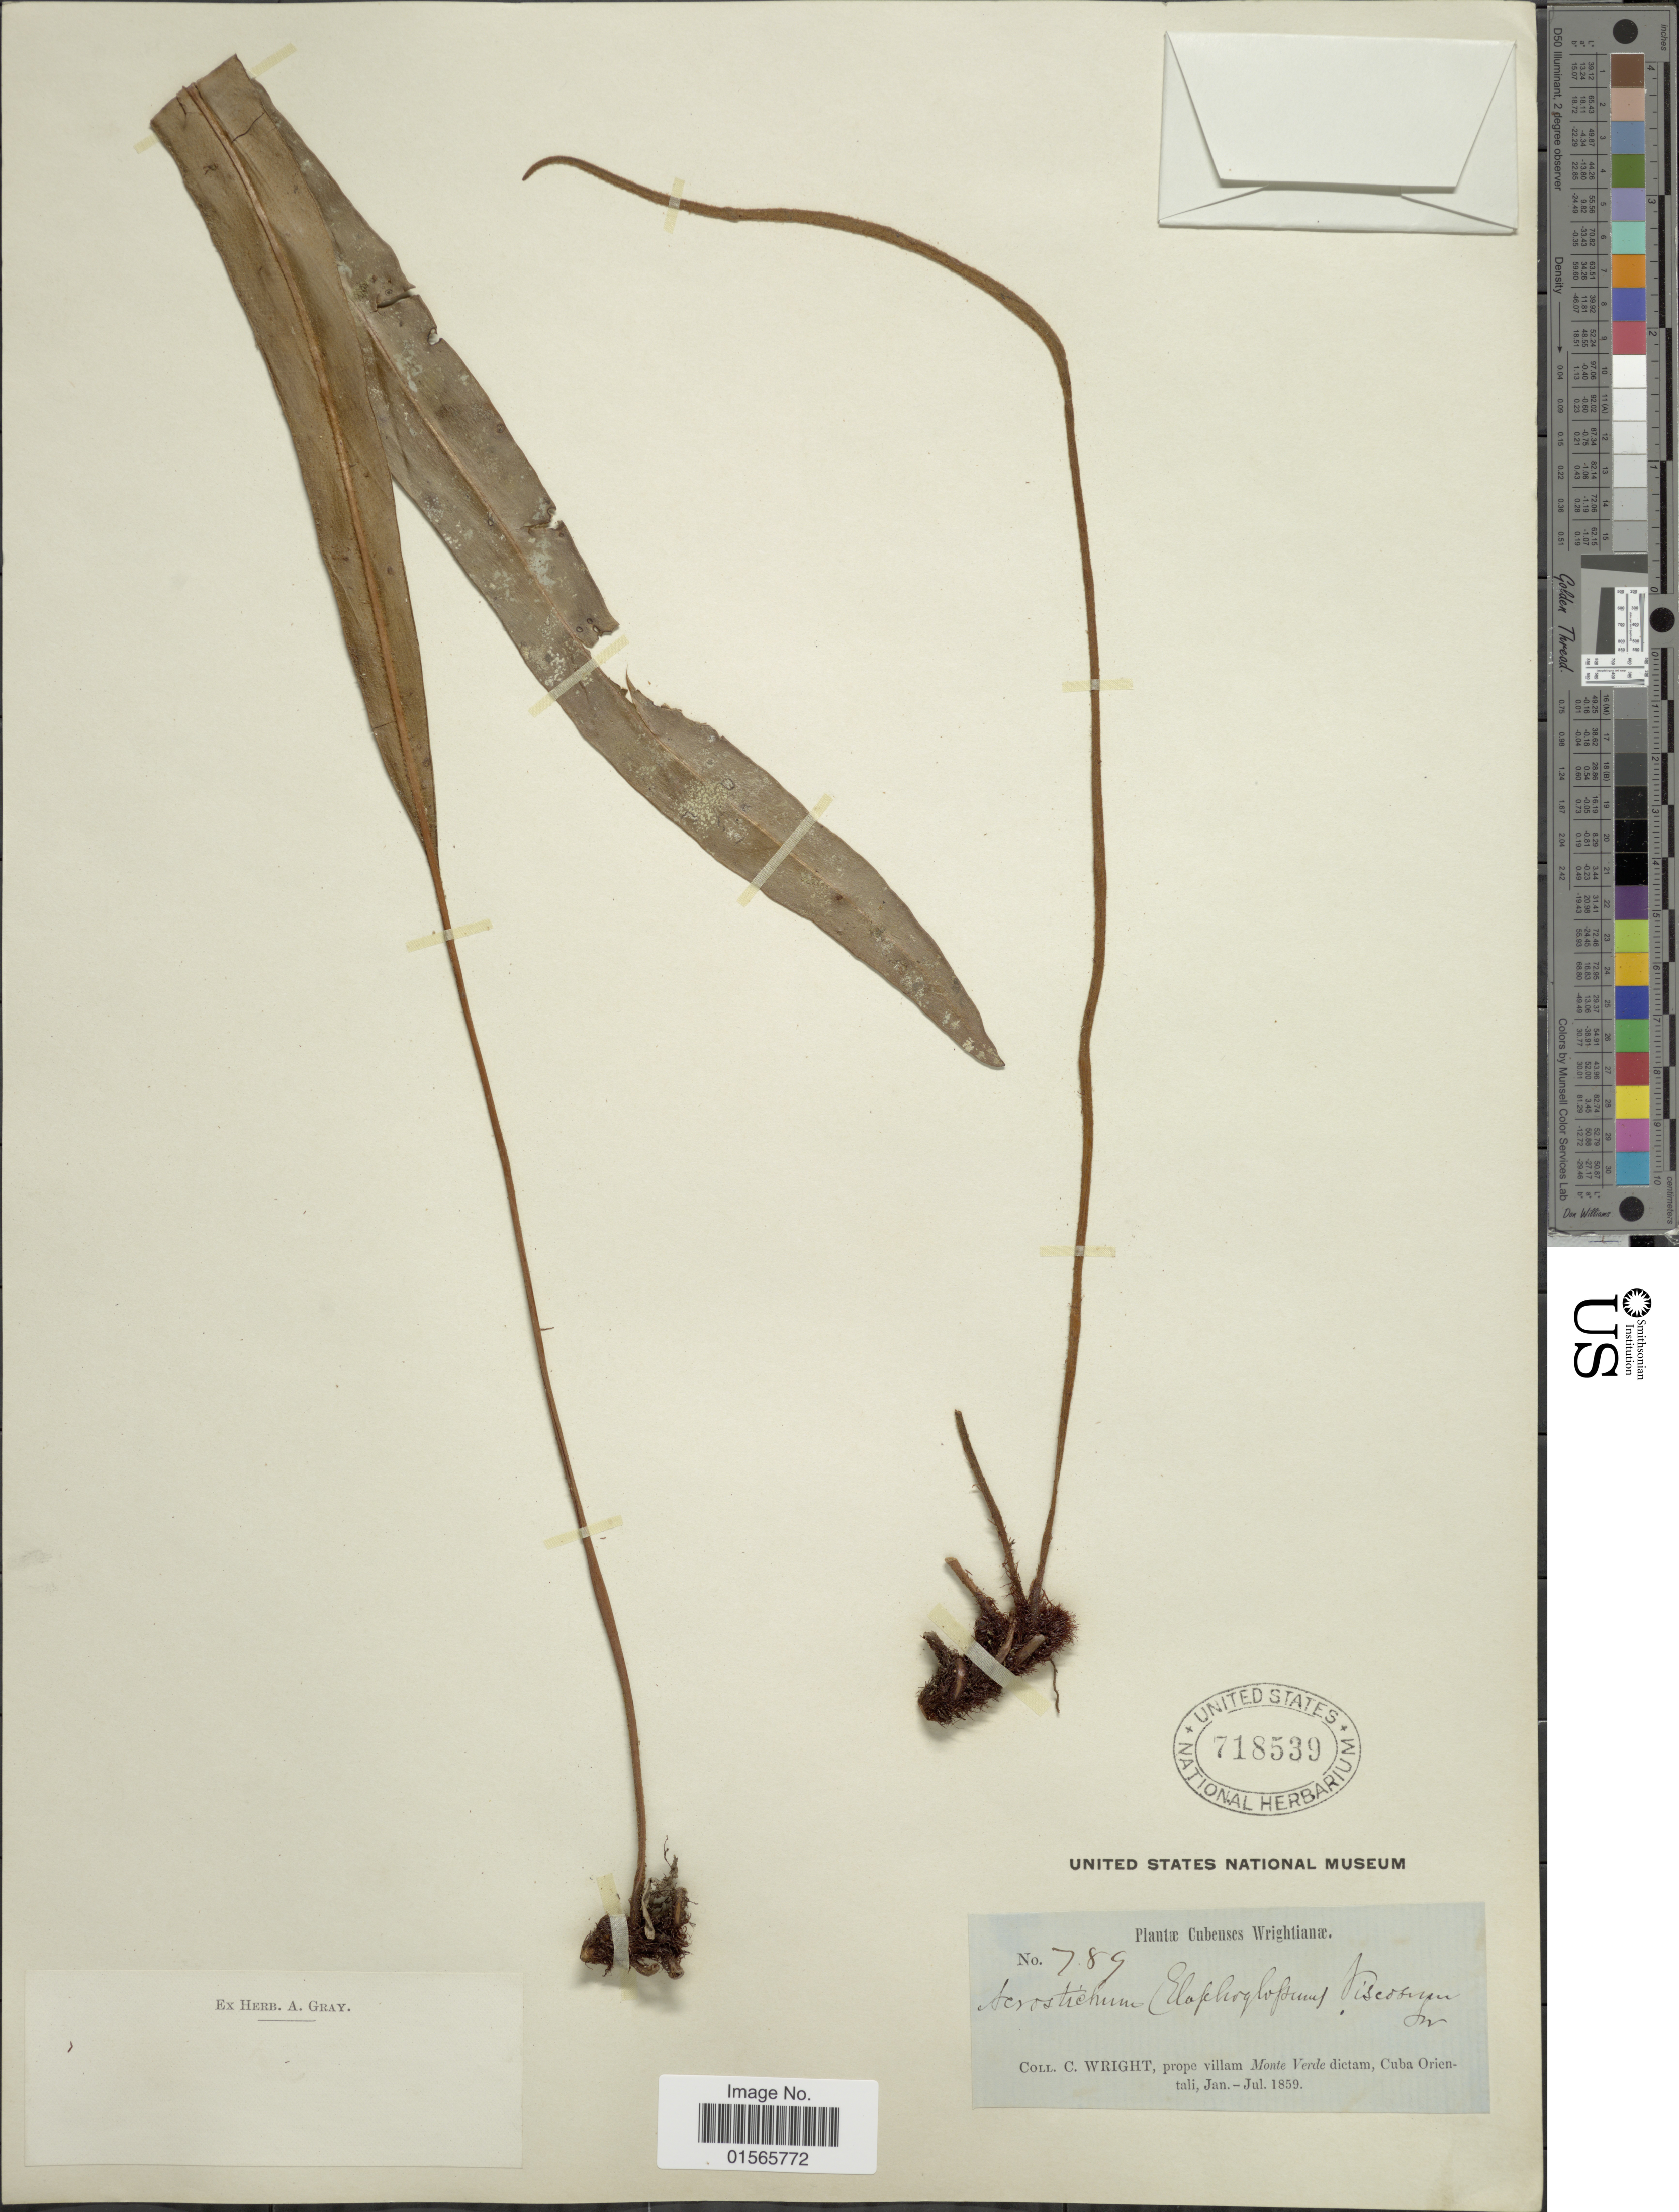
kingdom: Plantae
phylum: Tracheophyta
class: Polypodiopsida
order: Polypodiales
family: Dryopteridaceae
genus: Elaphoglossum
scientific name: Elaphoglossum palmeri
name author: Underw. & Maxon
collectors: C. Wright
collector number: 789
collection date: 1859-01/1859-07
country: Cuba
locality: Prope villam Monte Verde dictam, Cuba Orientali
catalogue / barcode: US 718539